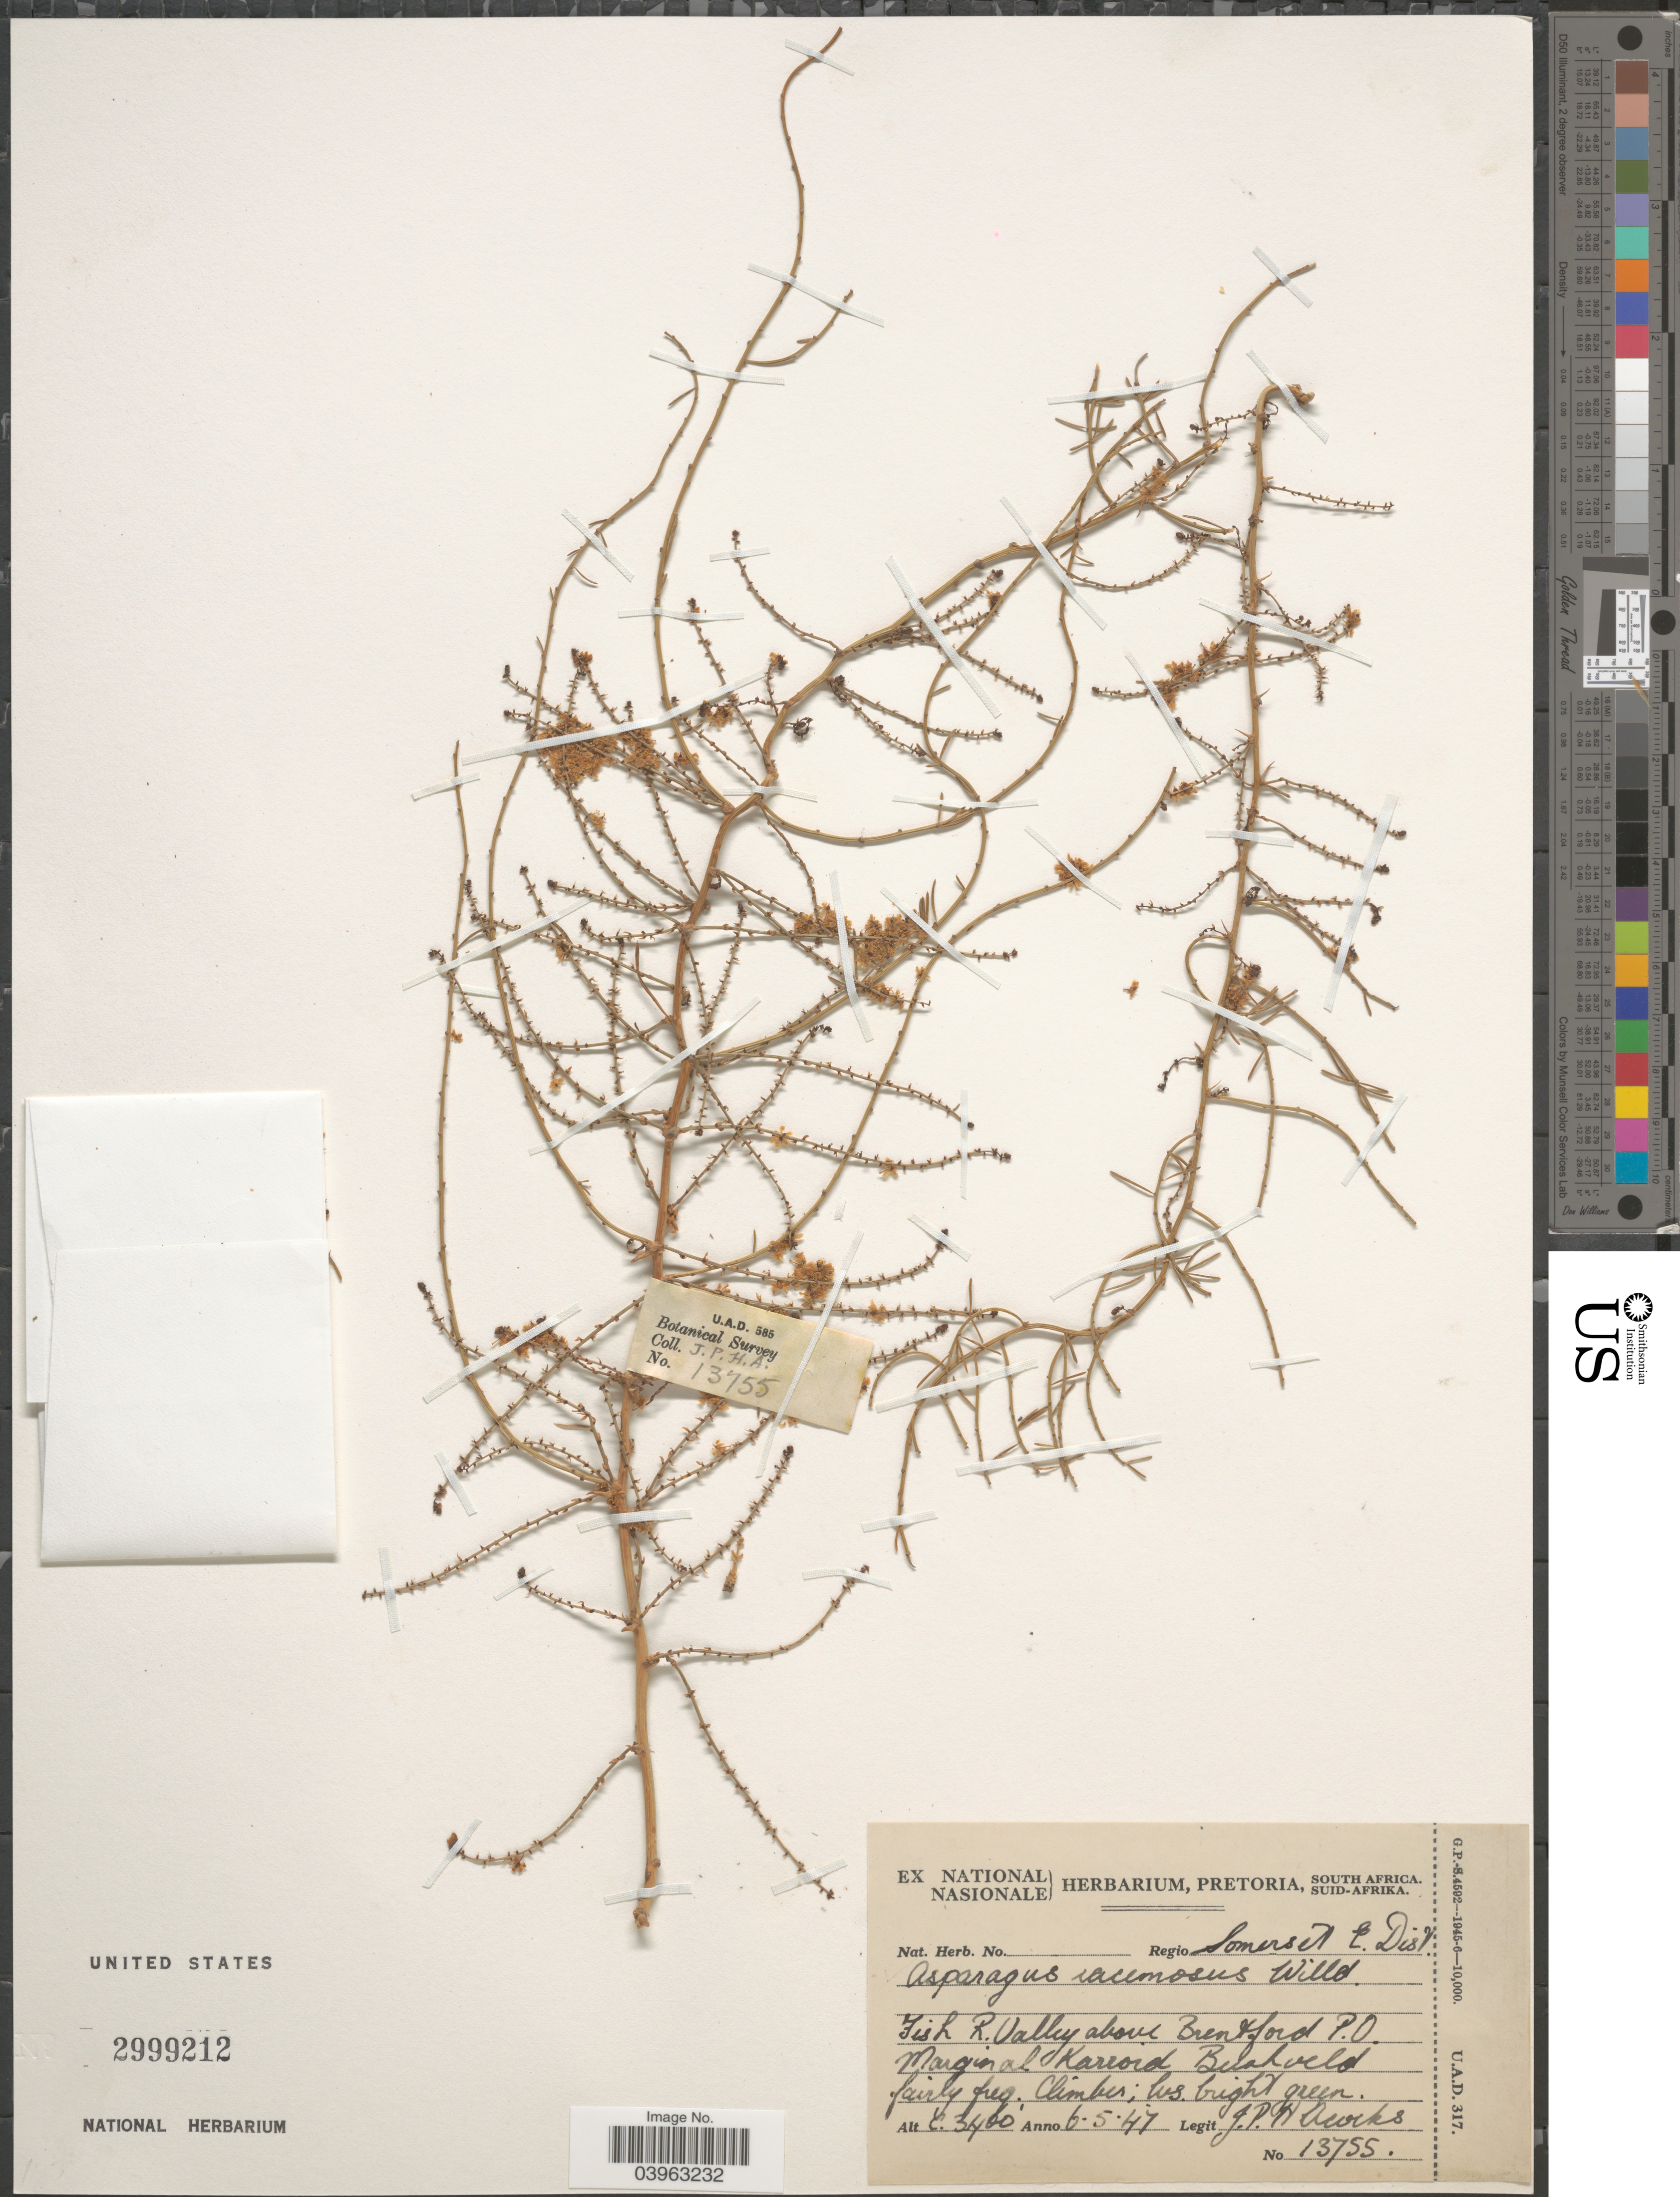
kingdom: Plantae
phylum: Tracheophyta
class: Liliopsida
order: Asparagales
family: Asparagaceae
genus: Asparagus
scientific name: Asparagus racemosus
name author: Willd.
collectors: J. P. Acocks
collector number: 13755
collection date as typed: Transcribed d/m/y: 6/5/47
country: South Africa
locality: Regio Somerset E. Dist. Fish R. Valley about Brentford P.O. Margin al Karroid Bushveld.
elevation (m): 1036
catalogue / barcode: US 2999212